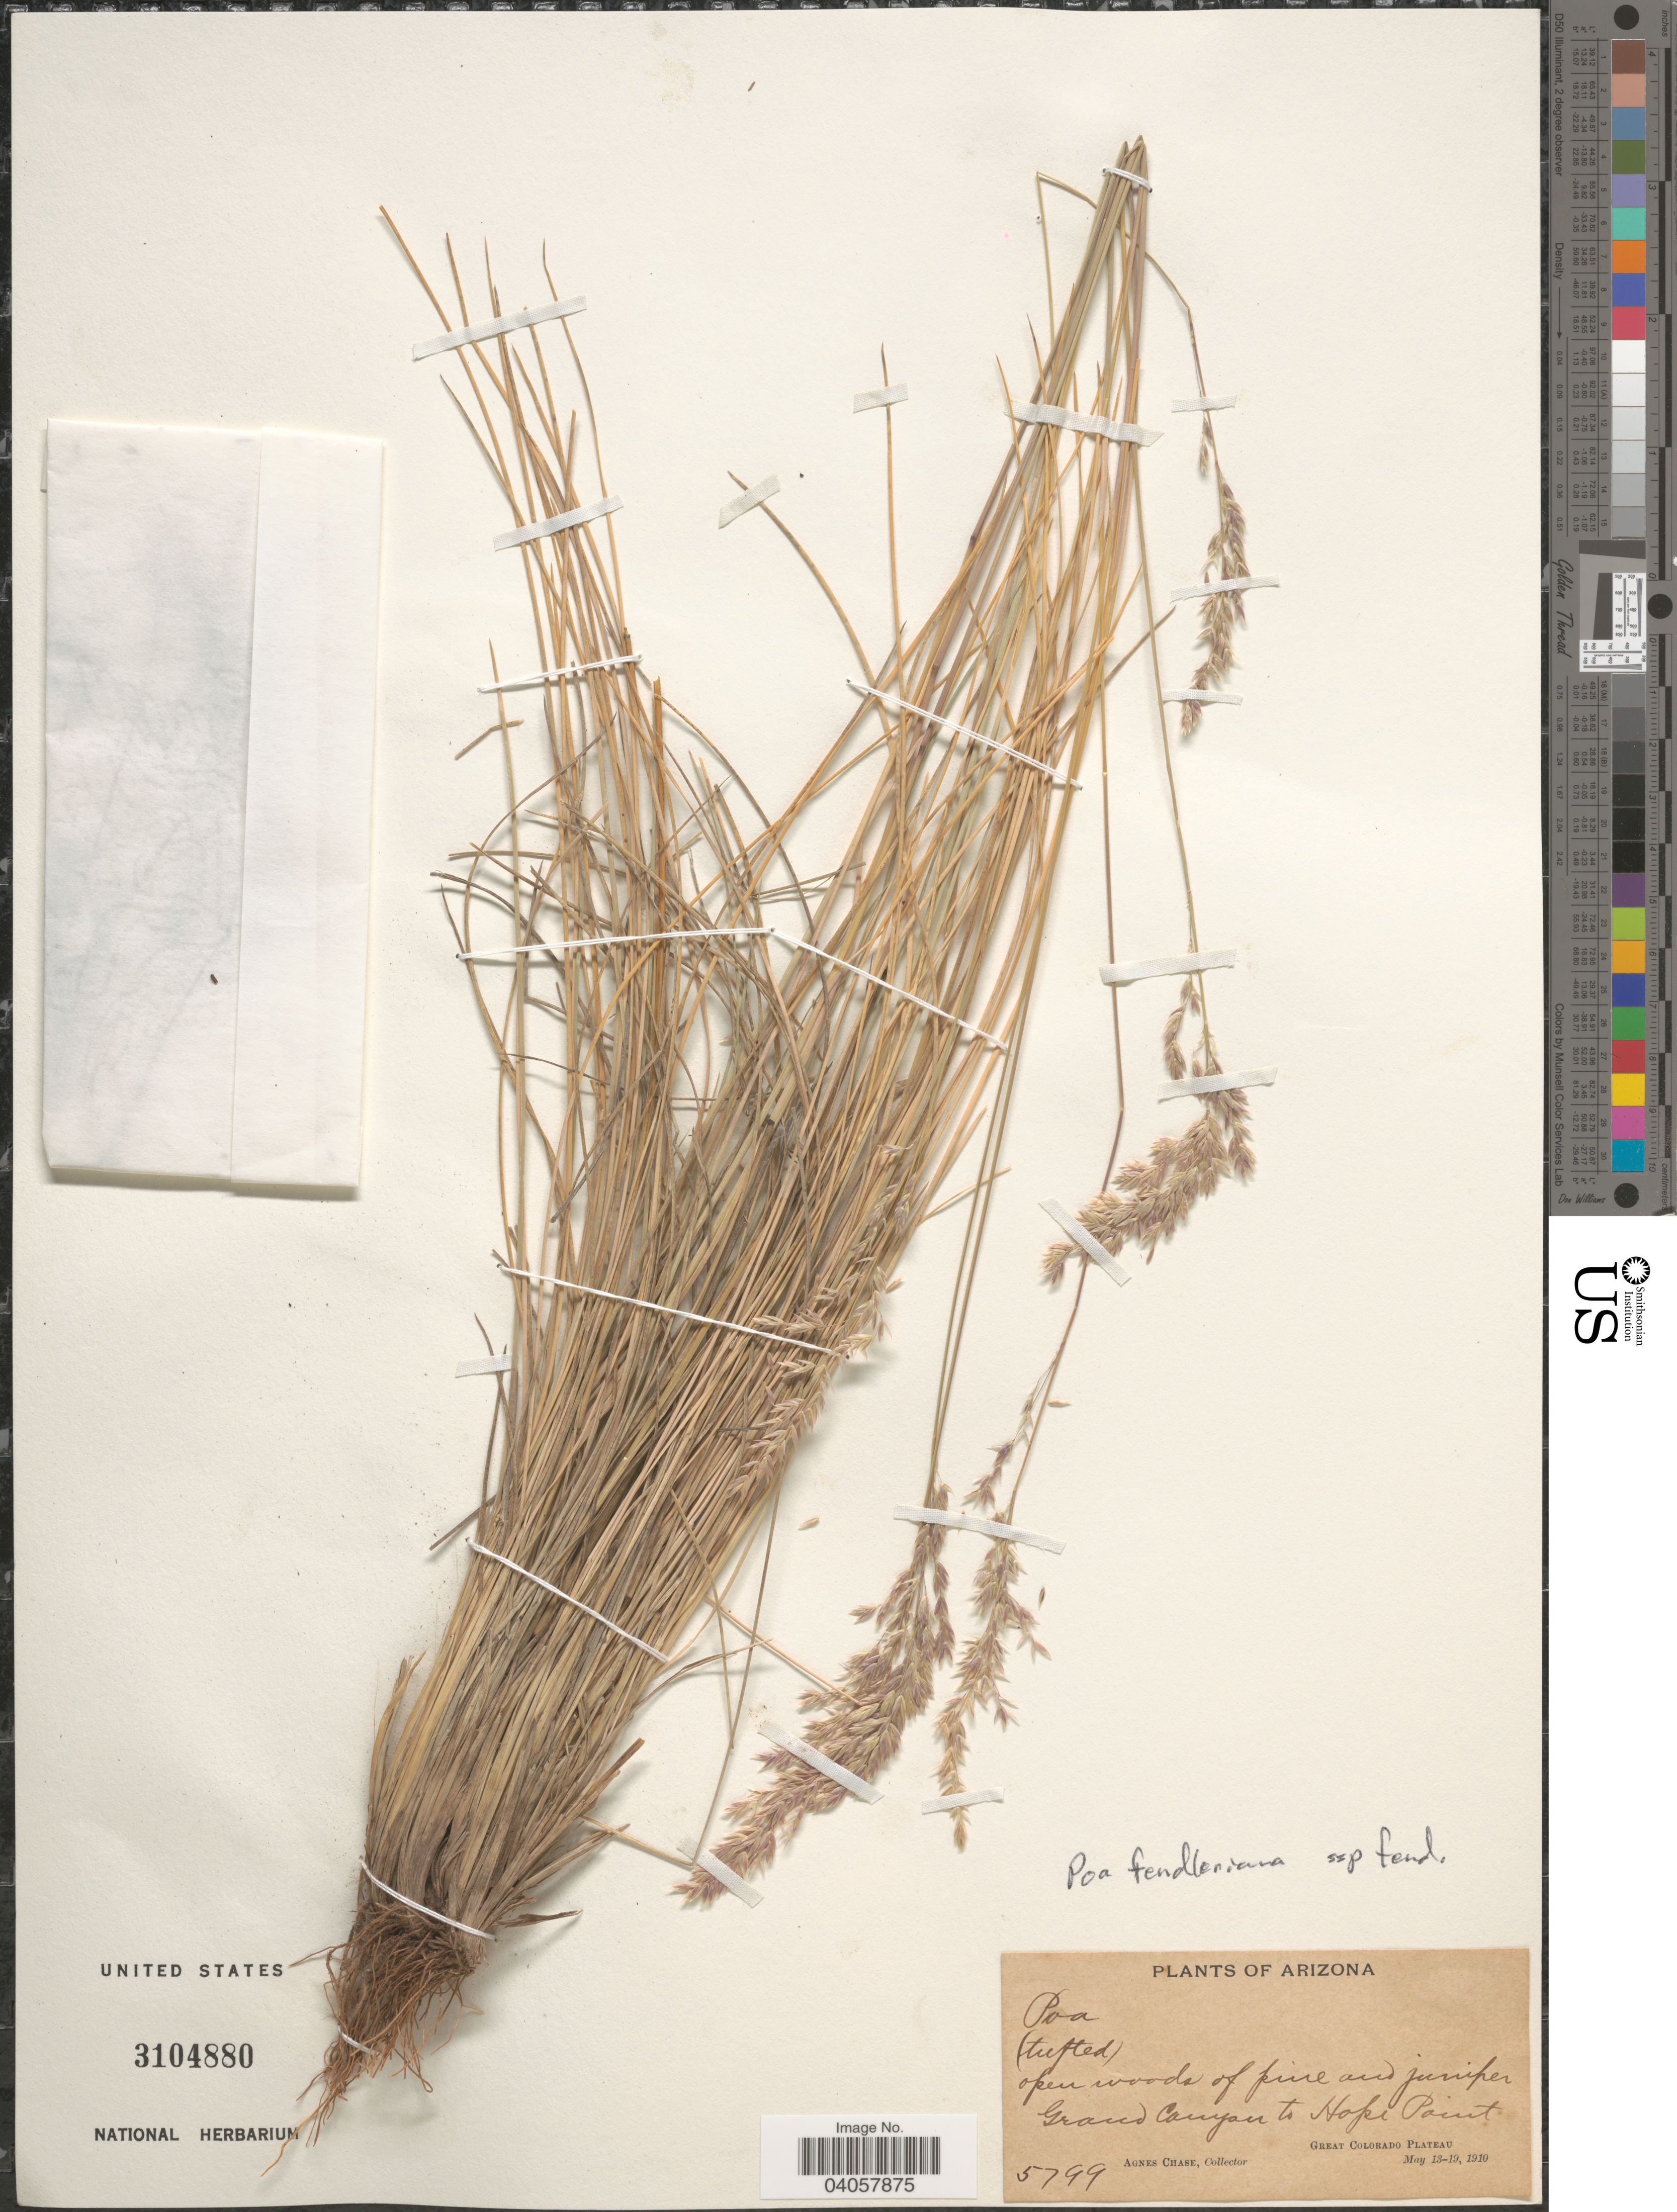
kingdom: Plantae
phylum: Tracheophyta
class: Liliopsida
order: Poales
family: Poaceae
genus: Poa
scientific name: Poa fendleriana subsp. fendleriana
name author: (Steud.) Vasey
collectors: A. Chase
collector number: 5799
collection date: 1910-05-13/1910-05-19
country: United States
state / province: Arizona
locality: Open woods of pine and juniper. Grand Canyon to Hopi Point. Great Colorado Plateau.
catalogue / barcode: US 3104880